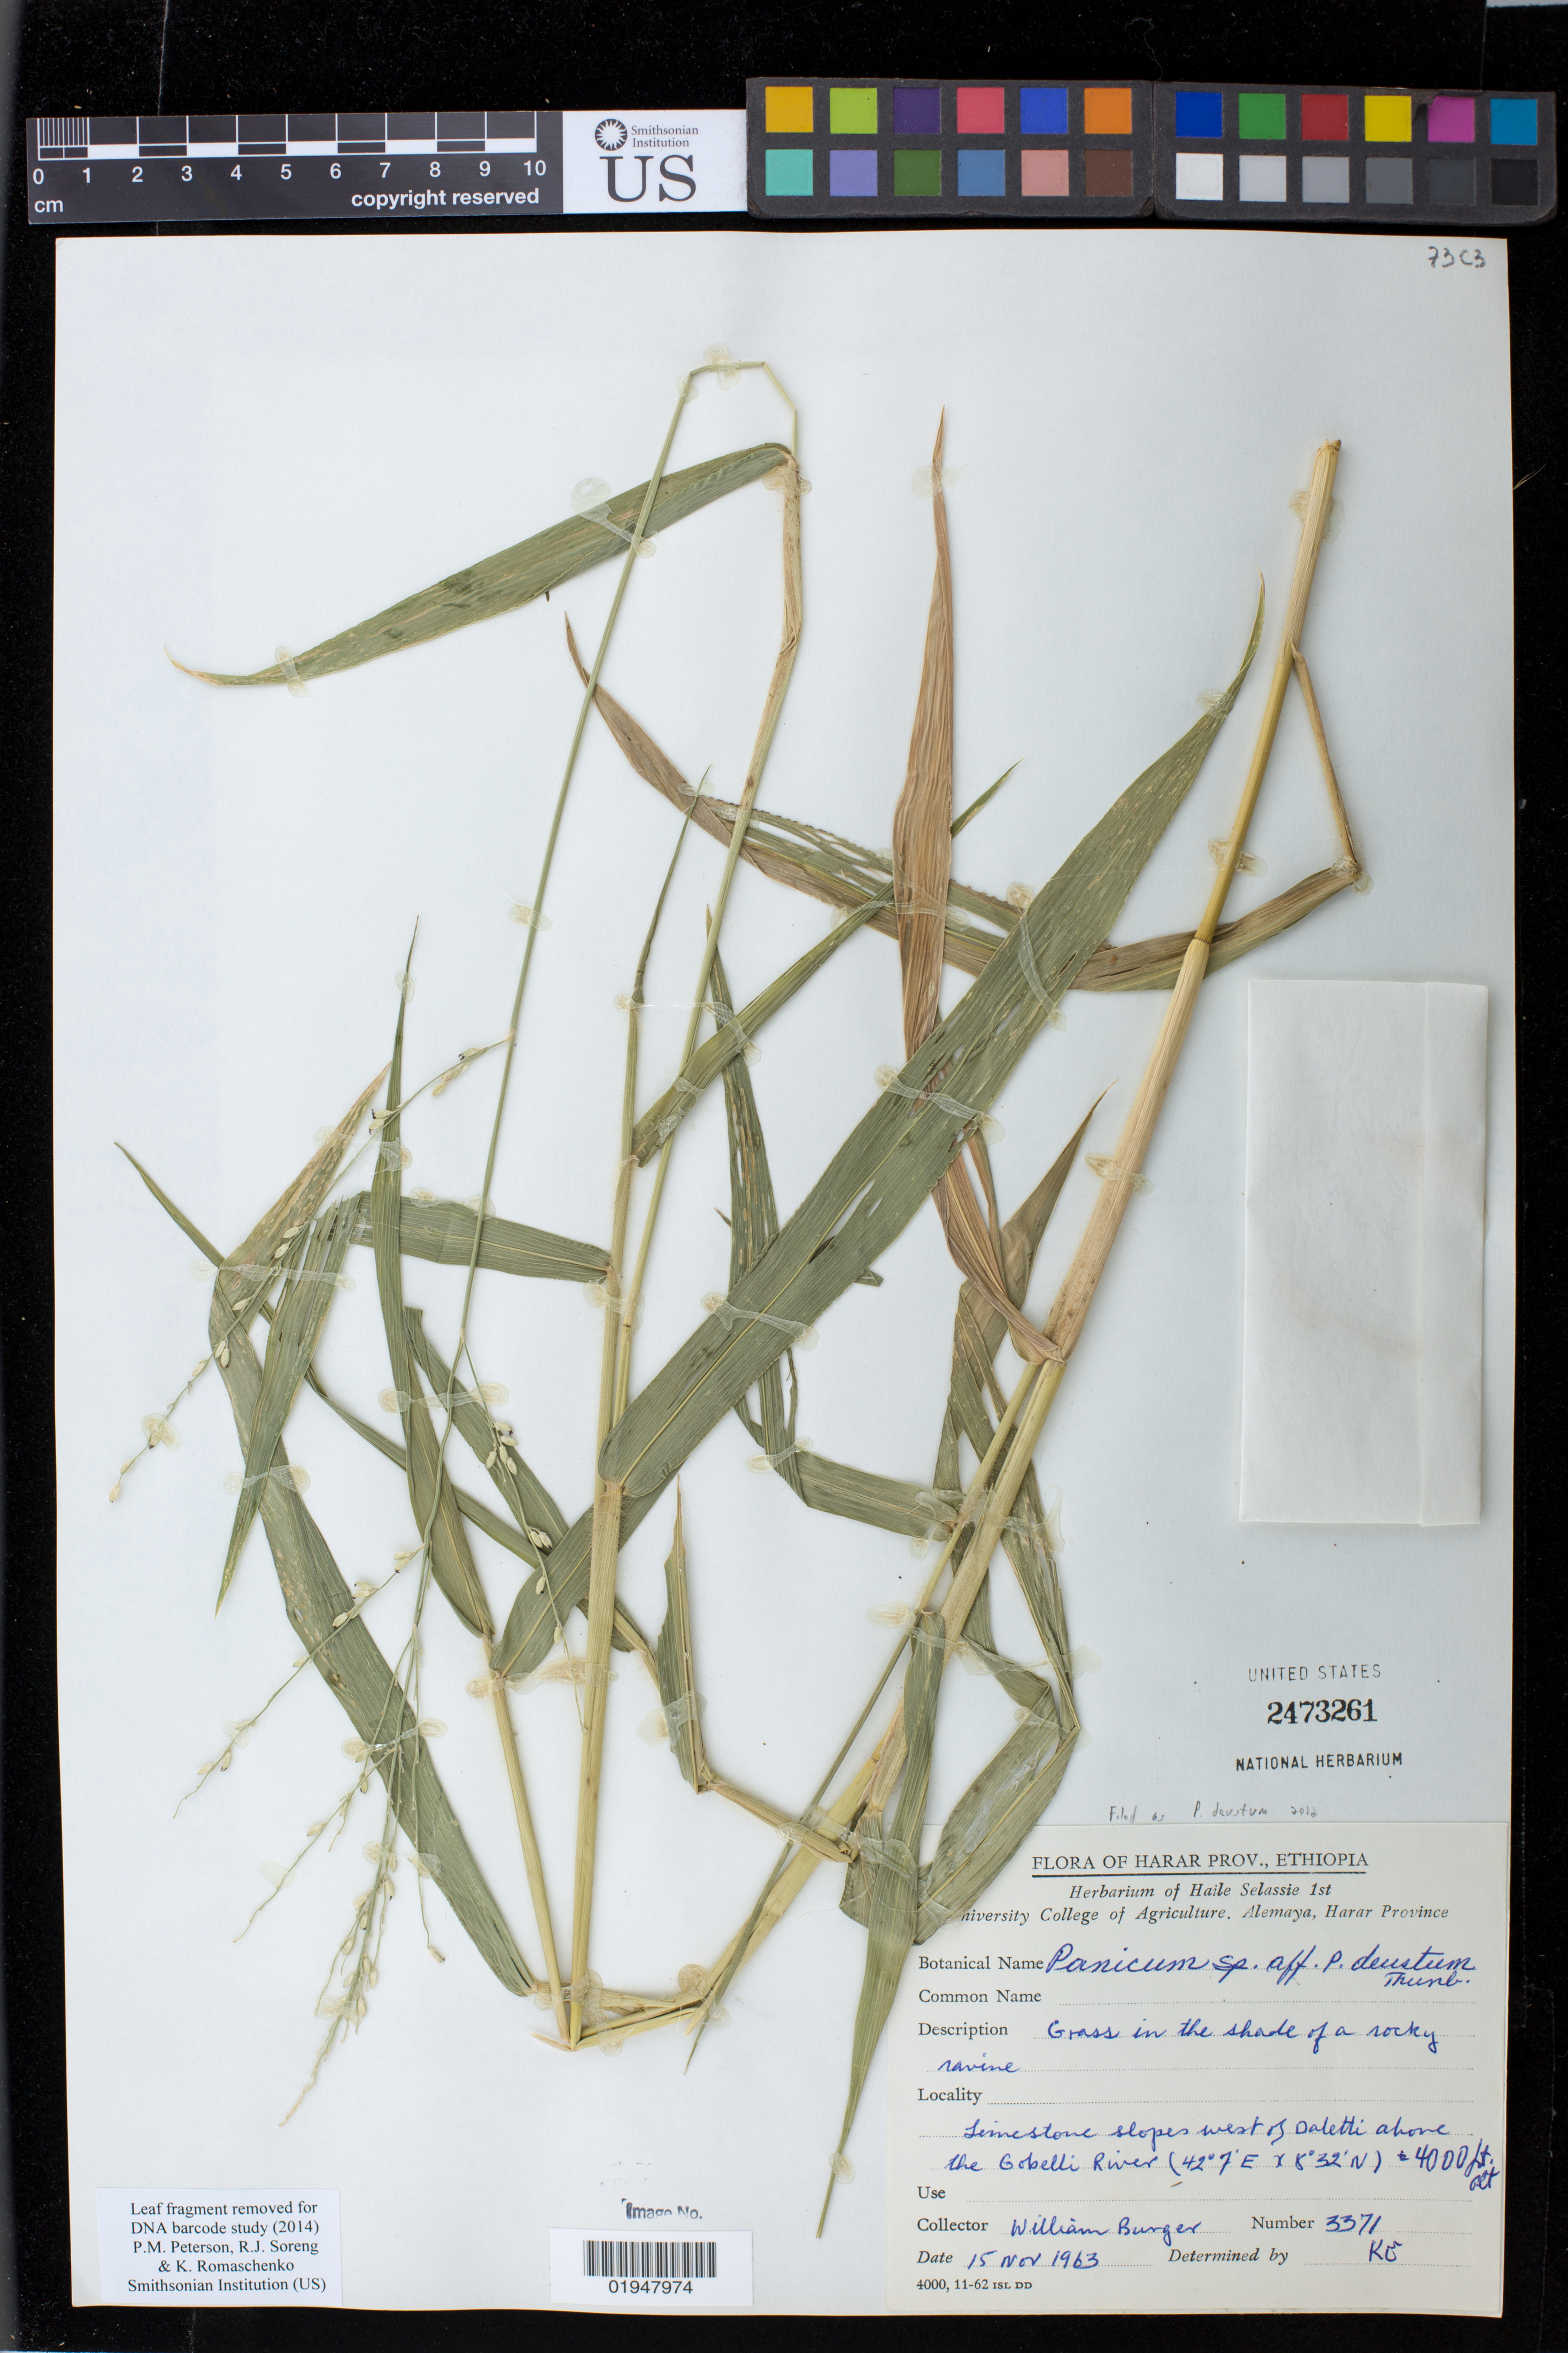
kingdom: Plantae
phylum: Tracheophyta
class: Liliopsida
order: Poales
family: Poaceae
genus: Panicum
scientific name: Panicum deustum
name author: Thunb.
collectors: W. Burger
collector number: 3371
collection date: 1963-11-15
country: Ethiopia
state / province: Oromiya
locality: west of Daletti [Daletī] above the Gobelli [Golelola] River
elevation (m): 1219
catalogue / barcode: US 2473261